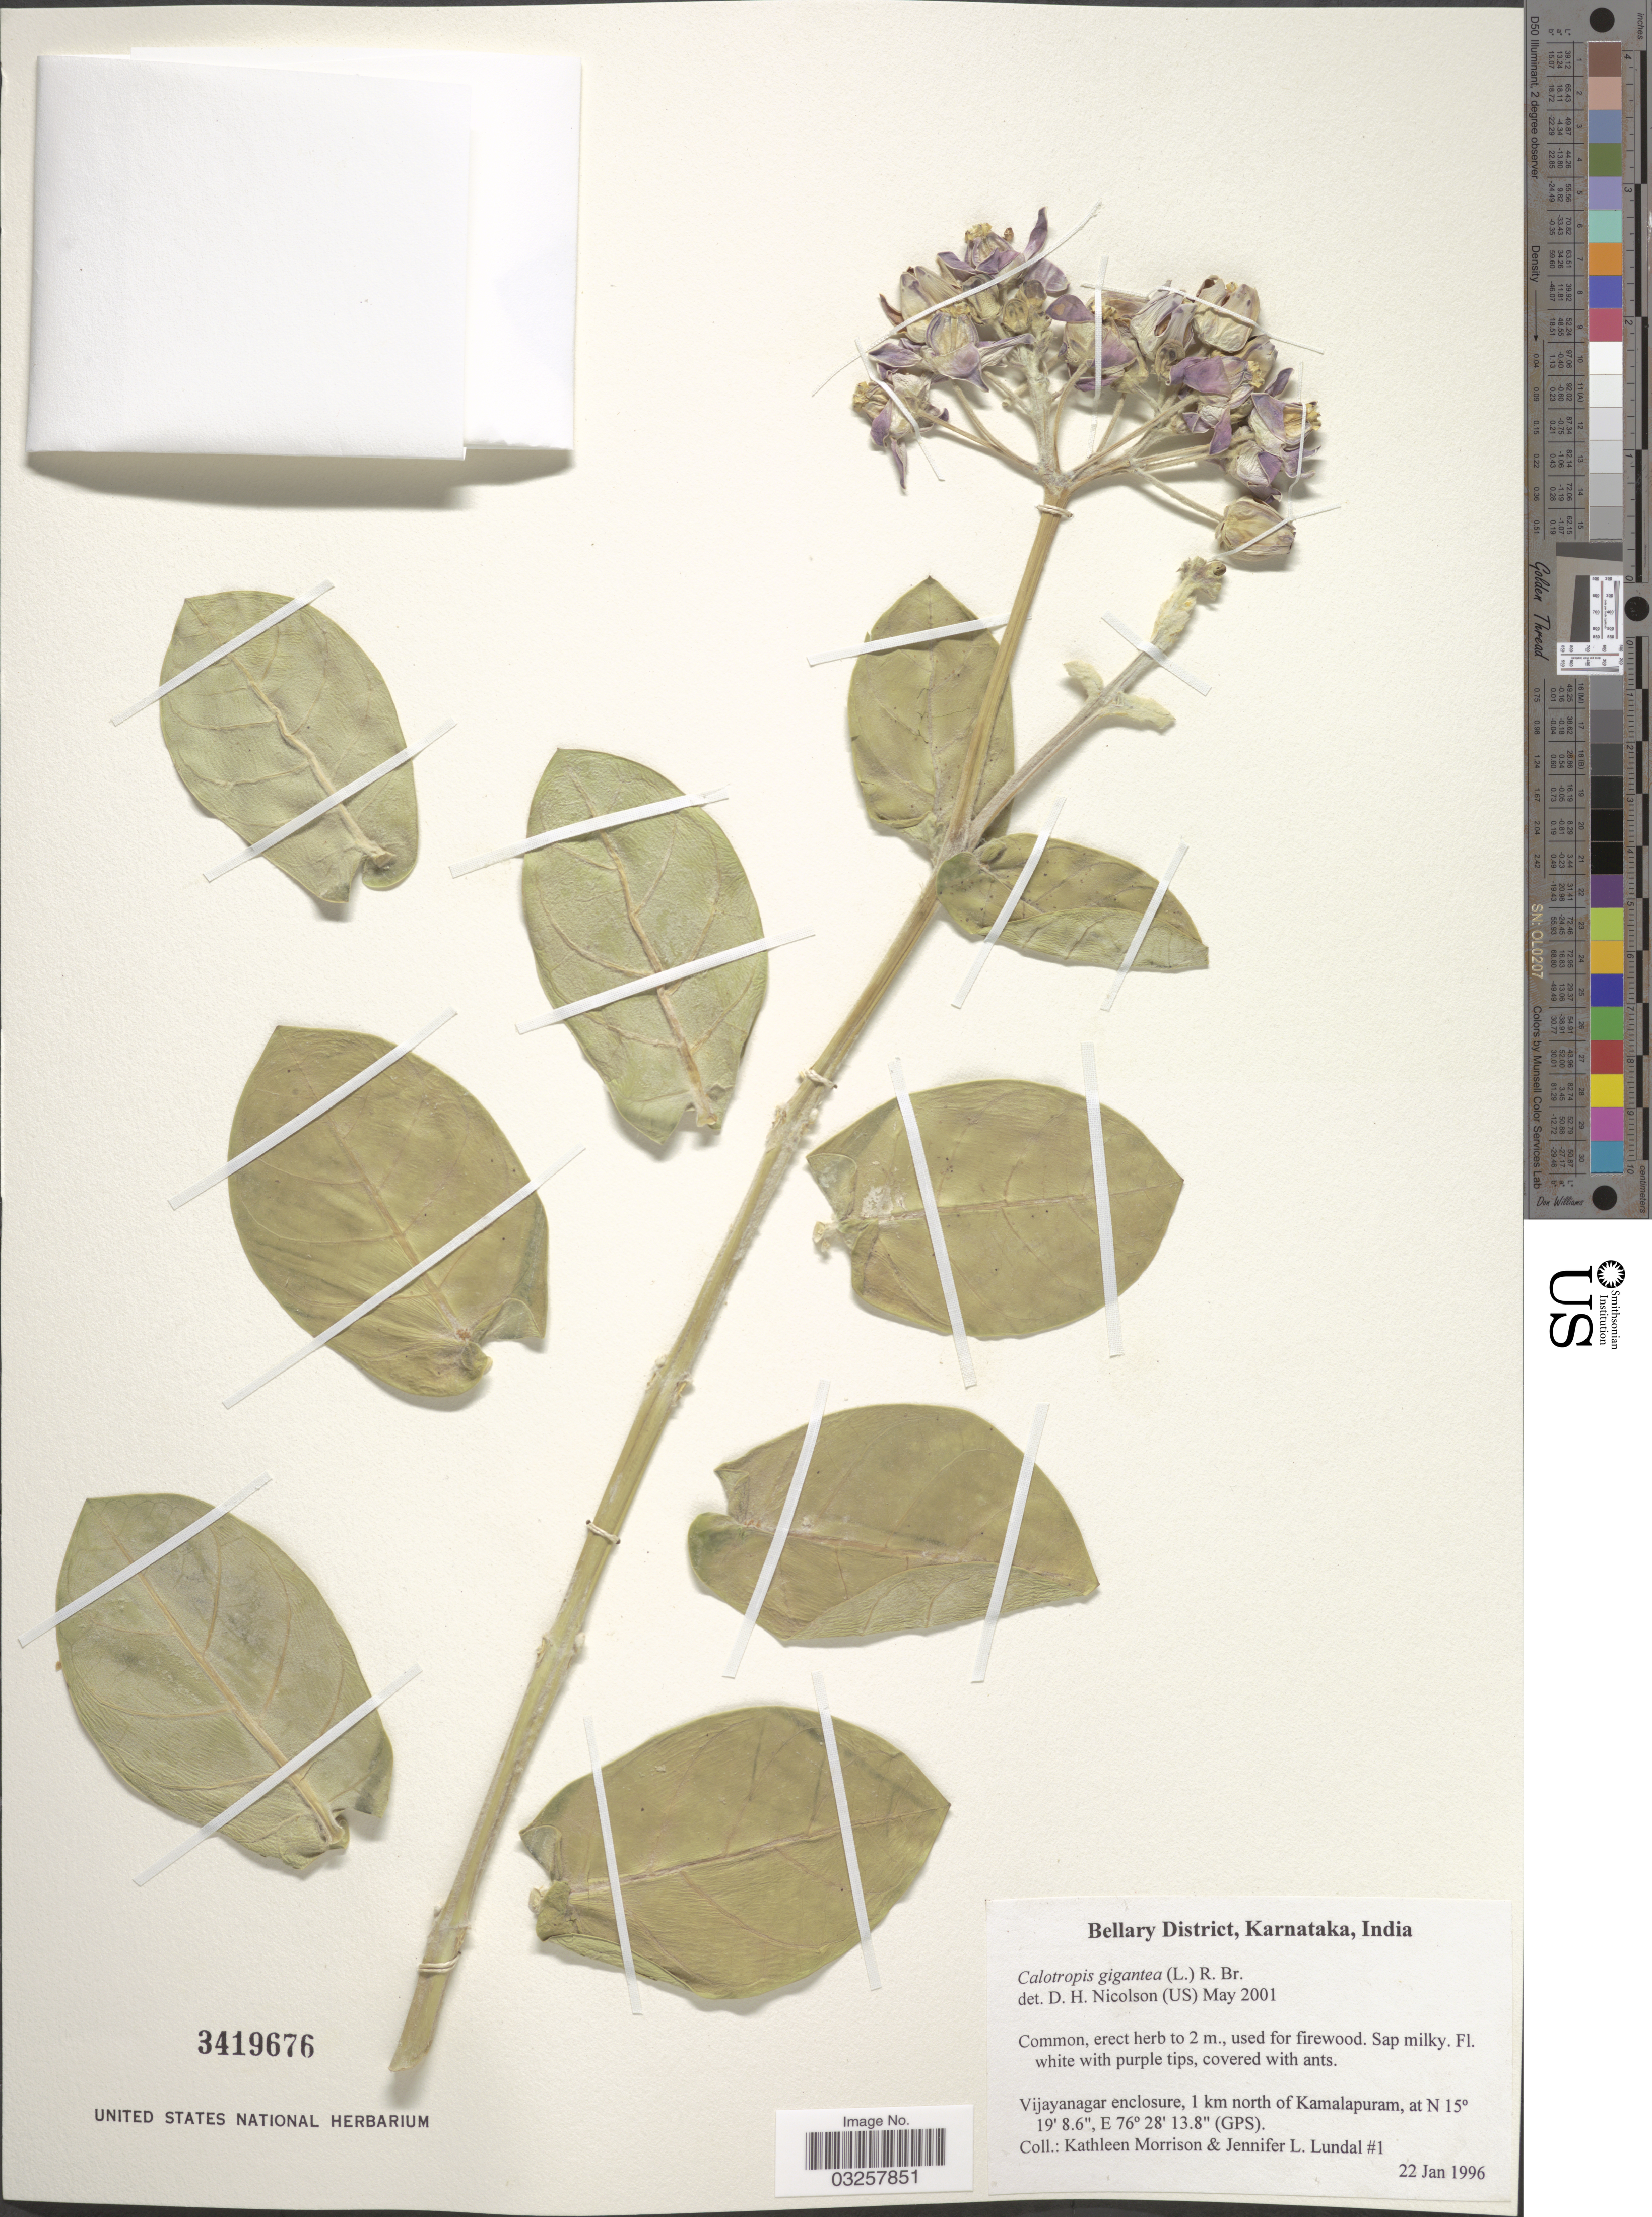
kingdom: Plantae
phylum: Tracheophyta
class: Magnoliopsida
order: Gentianales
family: Apocynaceae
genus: Calotropis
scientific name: Calotropis gigantea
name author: (L.) W.T. Aiton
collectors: K. Morrison & J. Lundal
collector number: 1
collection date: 1996-01-22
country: India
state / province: Karnataka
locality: Bellary District. Vijayanagar enclosure, 1 km north of Kamalapuram.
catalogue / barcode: US 3419676